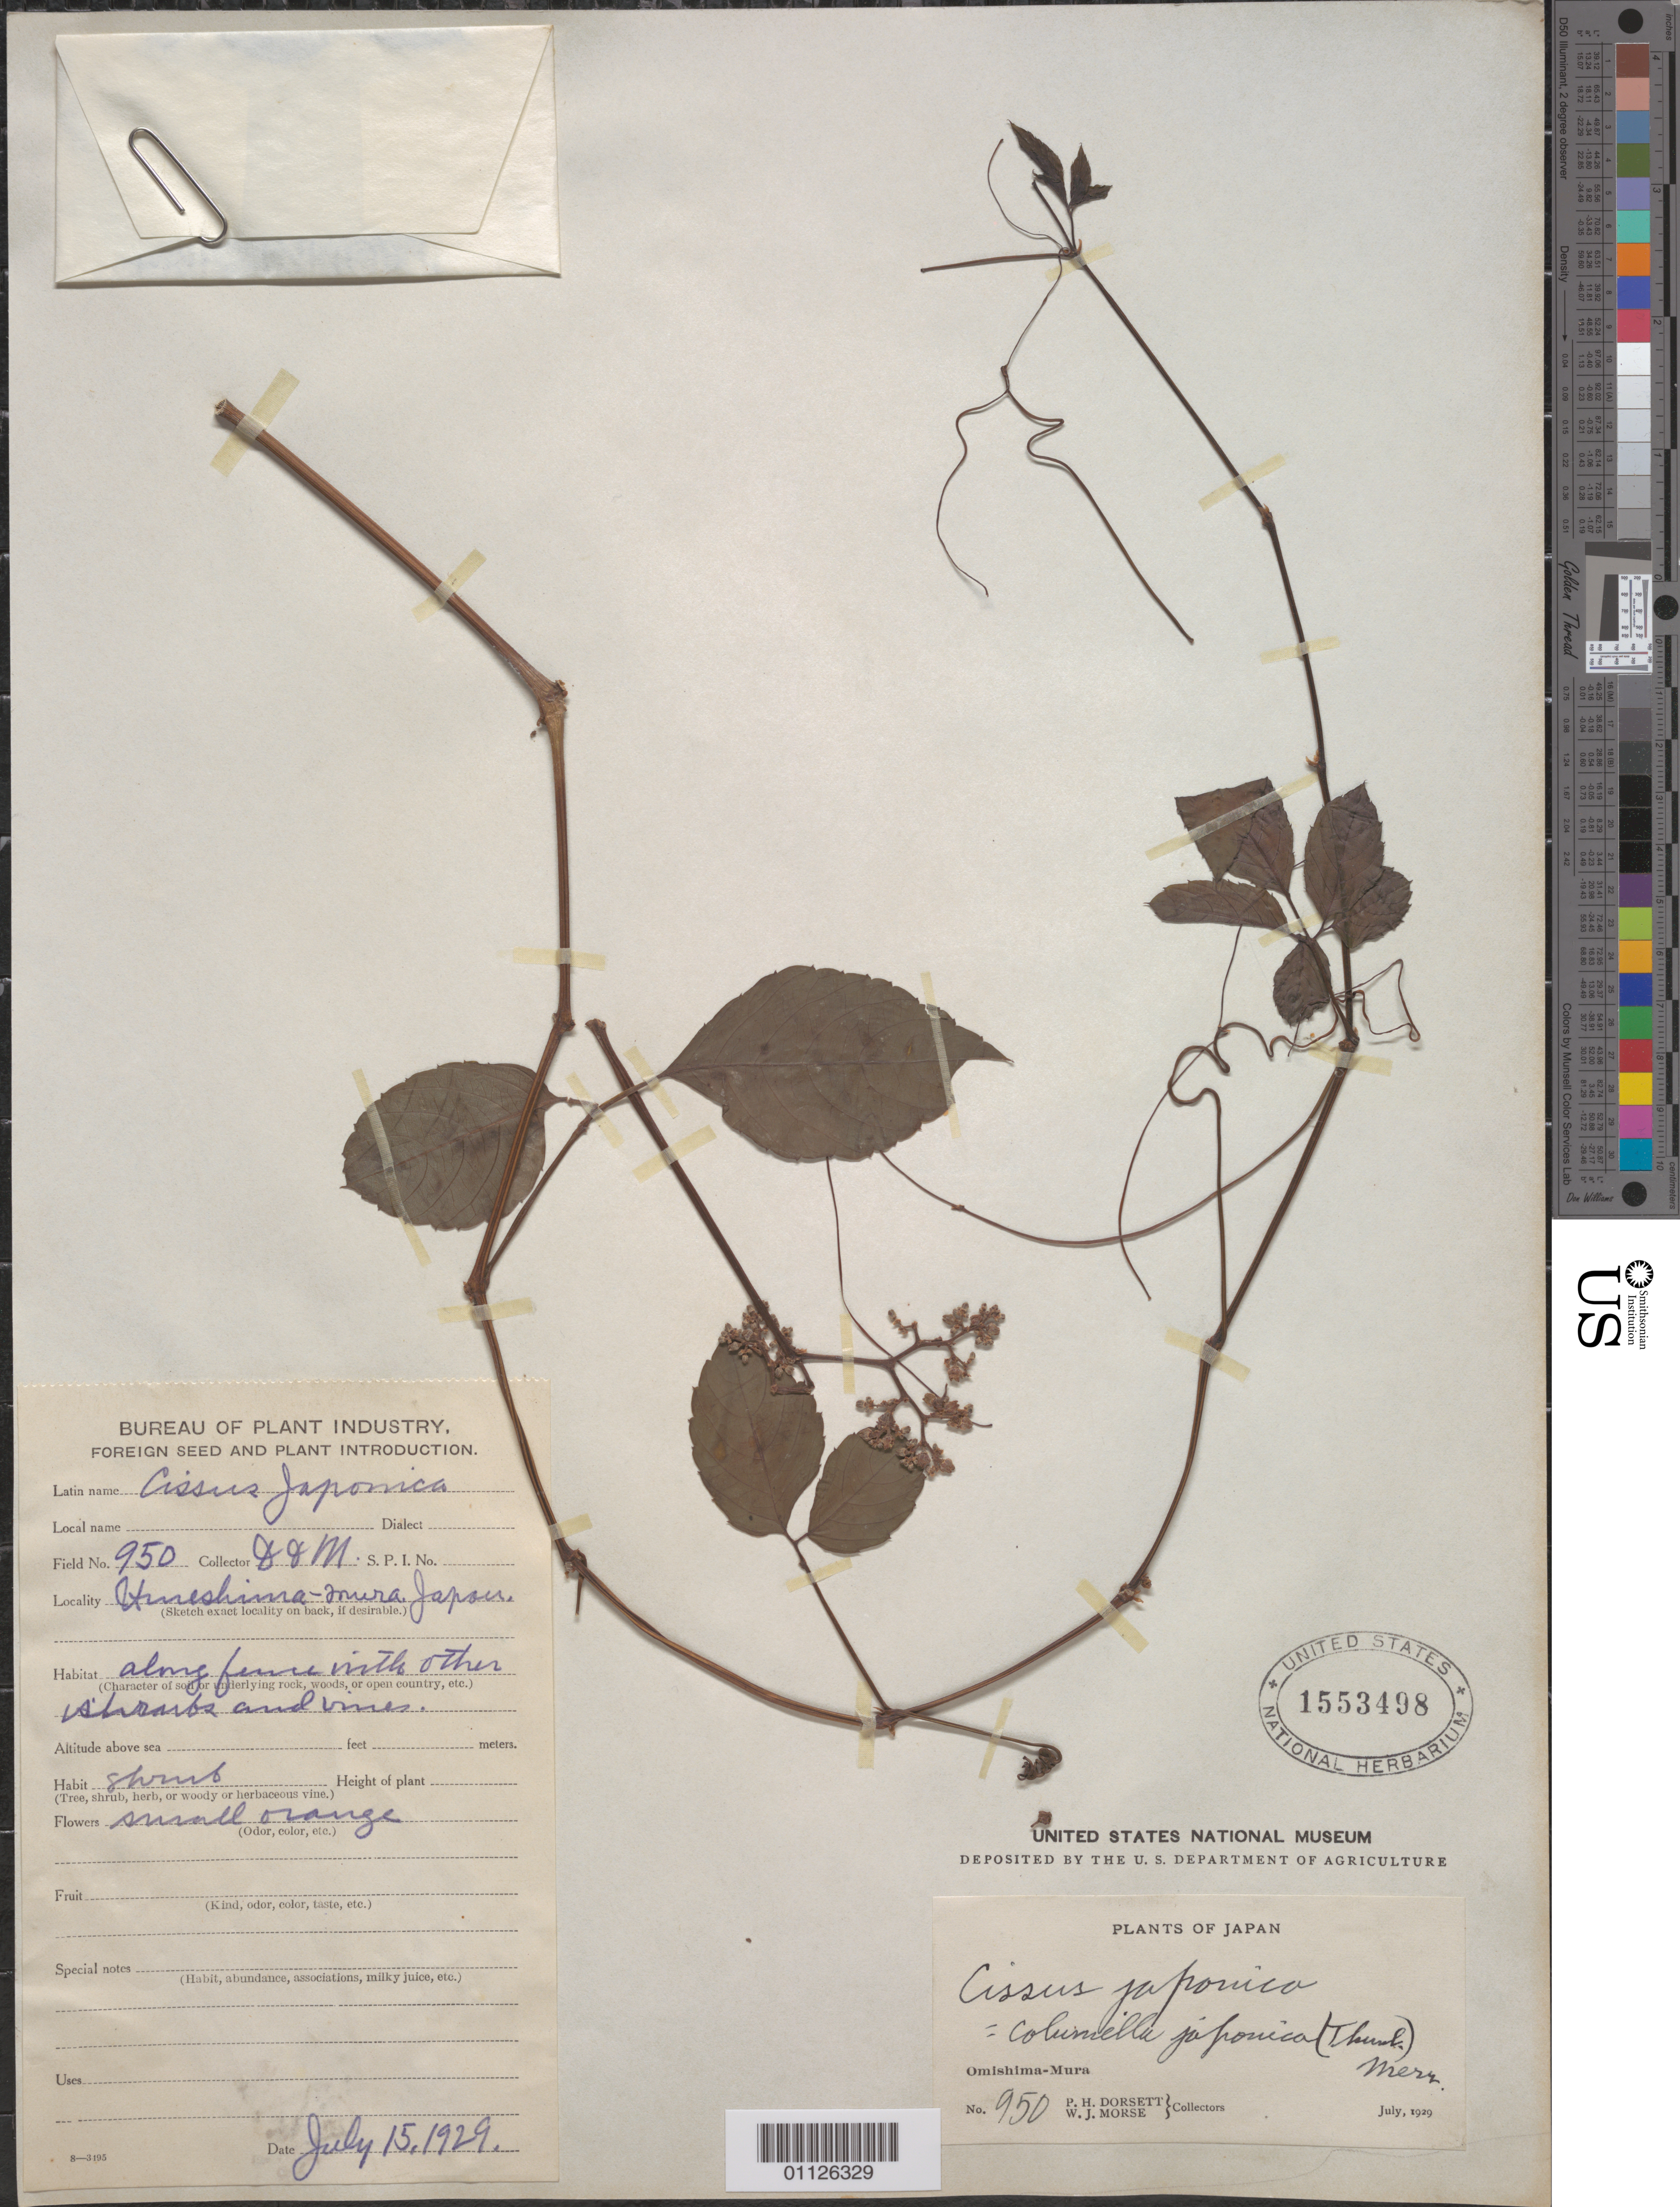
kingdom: Plantae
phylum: Tracheophyta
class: Magnoliopsida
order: Vitales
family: Vitaceae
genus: Causonis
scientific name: Causonis japonica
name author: (Thunb.) Raf.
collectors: P. H. Dorsett & W. J. Morse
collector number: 950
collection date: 1929-07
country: Japan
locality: Omishima-Mura.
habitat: Along fence with other shrubs and vines.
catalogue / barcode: US 1553498